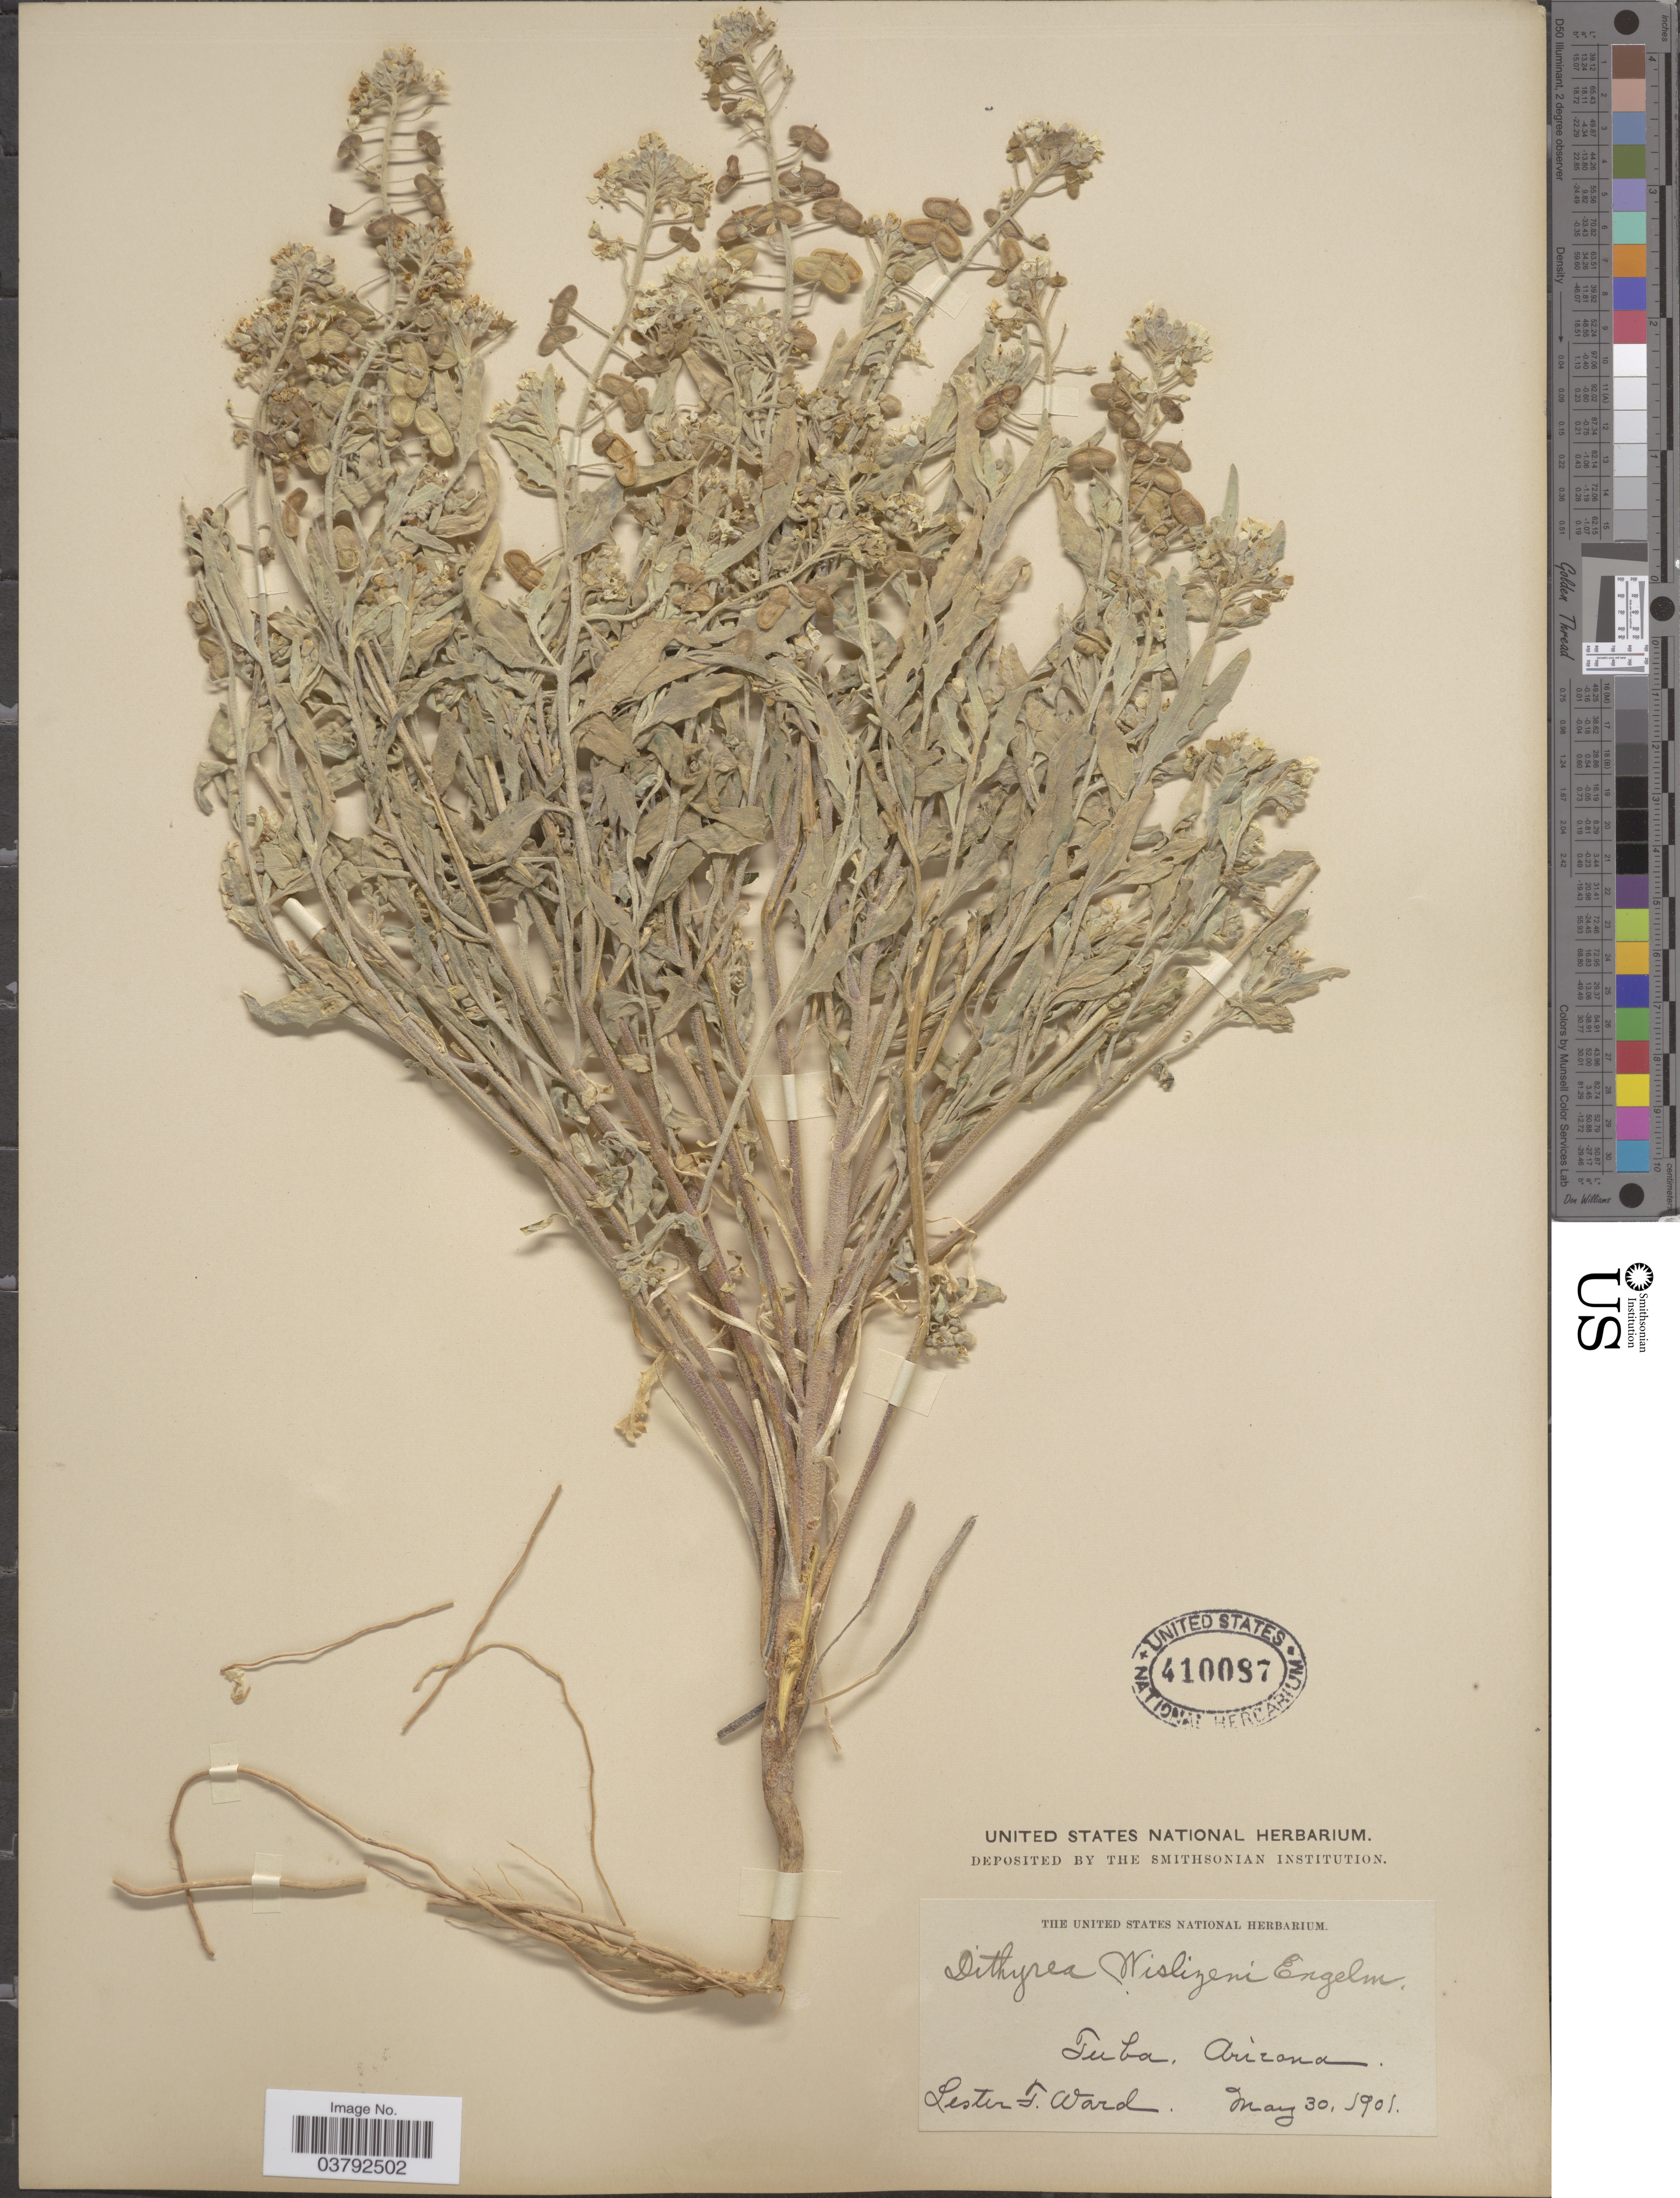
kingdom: Plantae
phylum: Tracheophyta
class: Magnoliopsida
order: Brassicales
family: Brassicaceae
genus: Dithyrea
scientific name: Dithyrea wislizeni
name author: Engelm.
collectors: L. F. Ward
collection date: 1901-05-30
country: United States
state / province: Arizona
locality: Tuba.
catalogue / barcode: US 410087